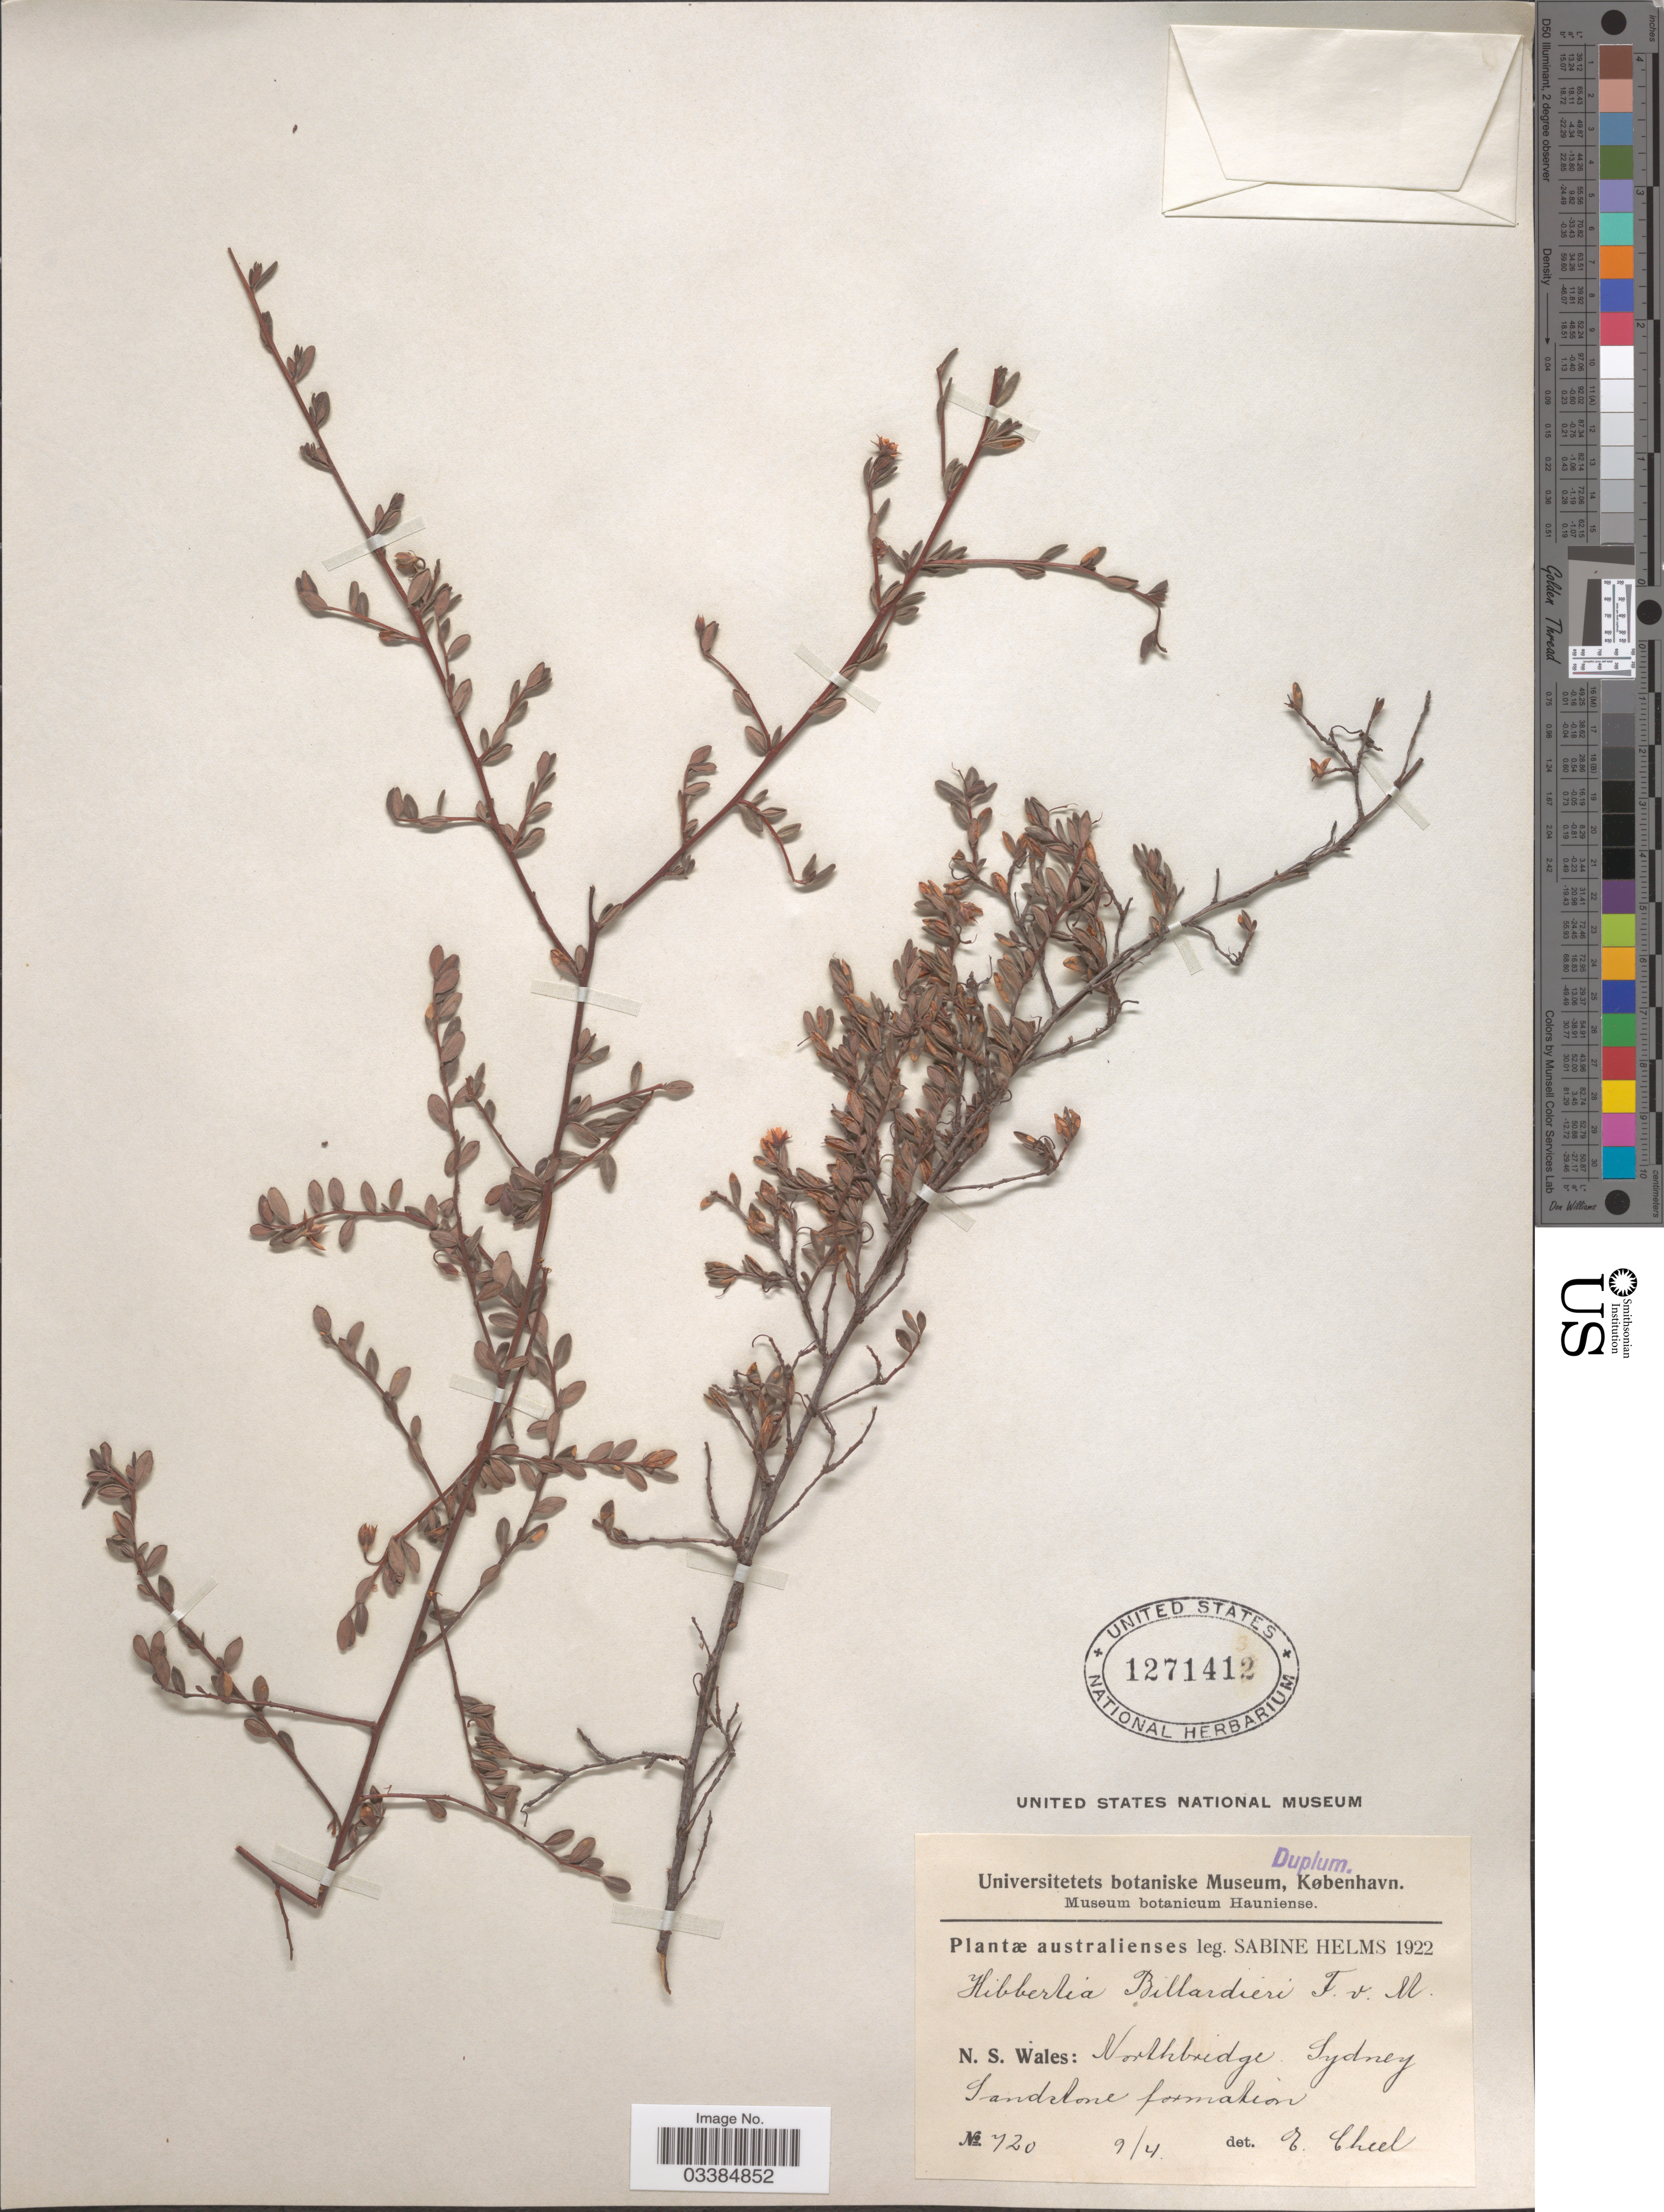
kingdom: Plantae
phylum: Tracheophyta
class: Magnoliopsida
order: Dilleniales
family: Dilleniaceae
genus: Hibbertia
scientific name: Hibbertia billardierei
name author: F. Muell.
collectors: S. Helms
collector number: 720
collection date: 1922-04-09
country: Australia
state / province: New South Wales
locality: Northbridge Sydney.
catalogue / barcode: US 1271412